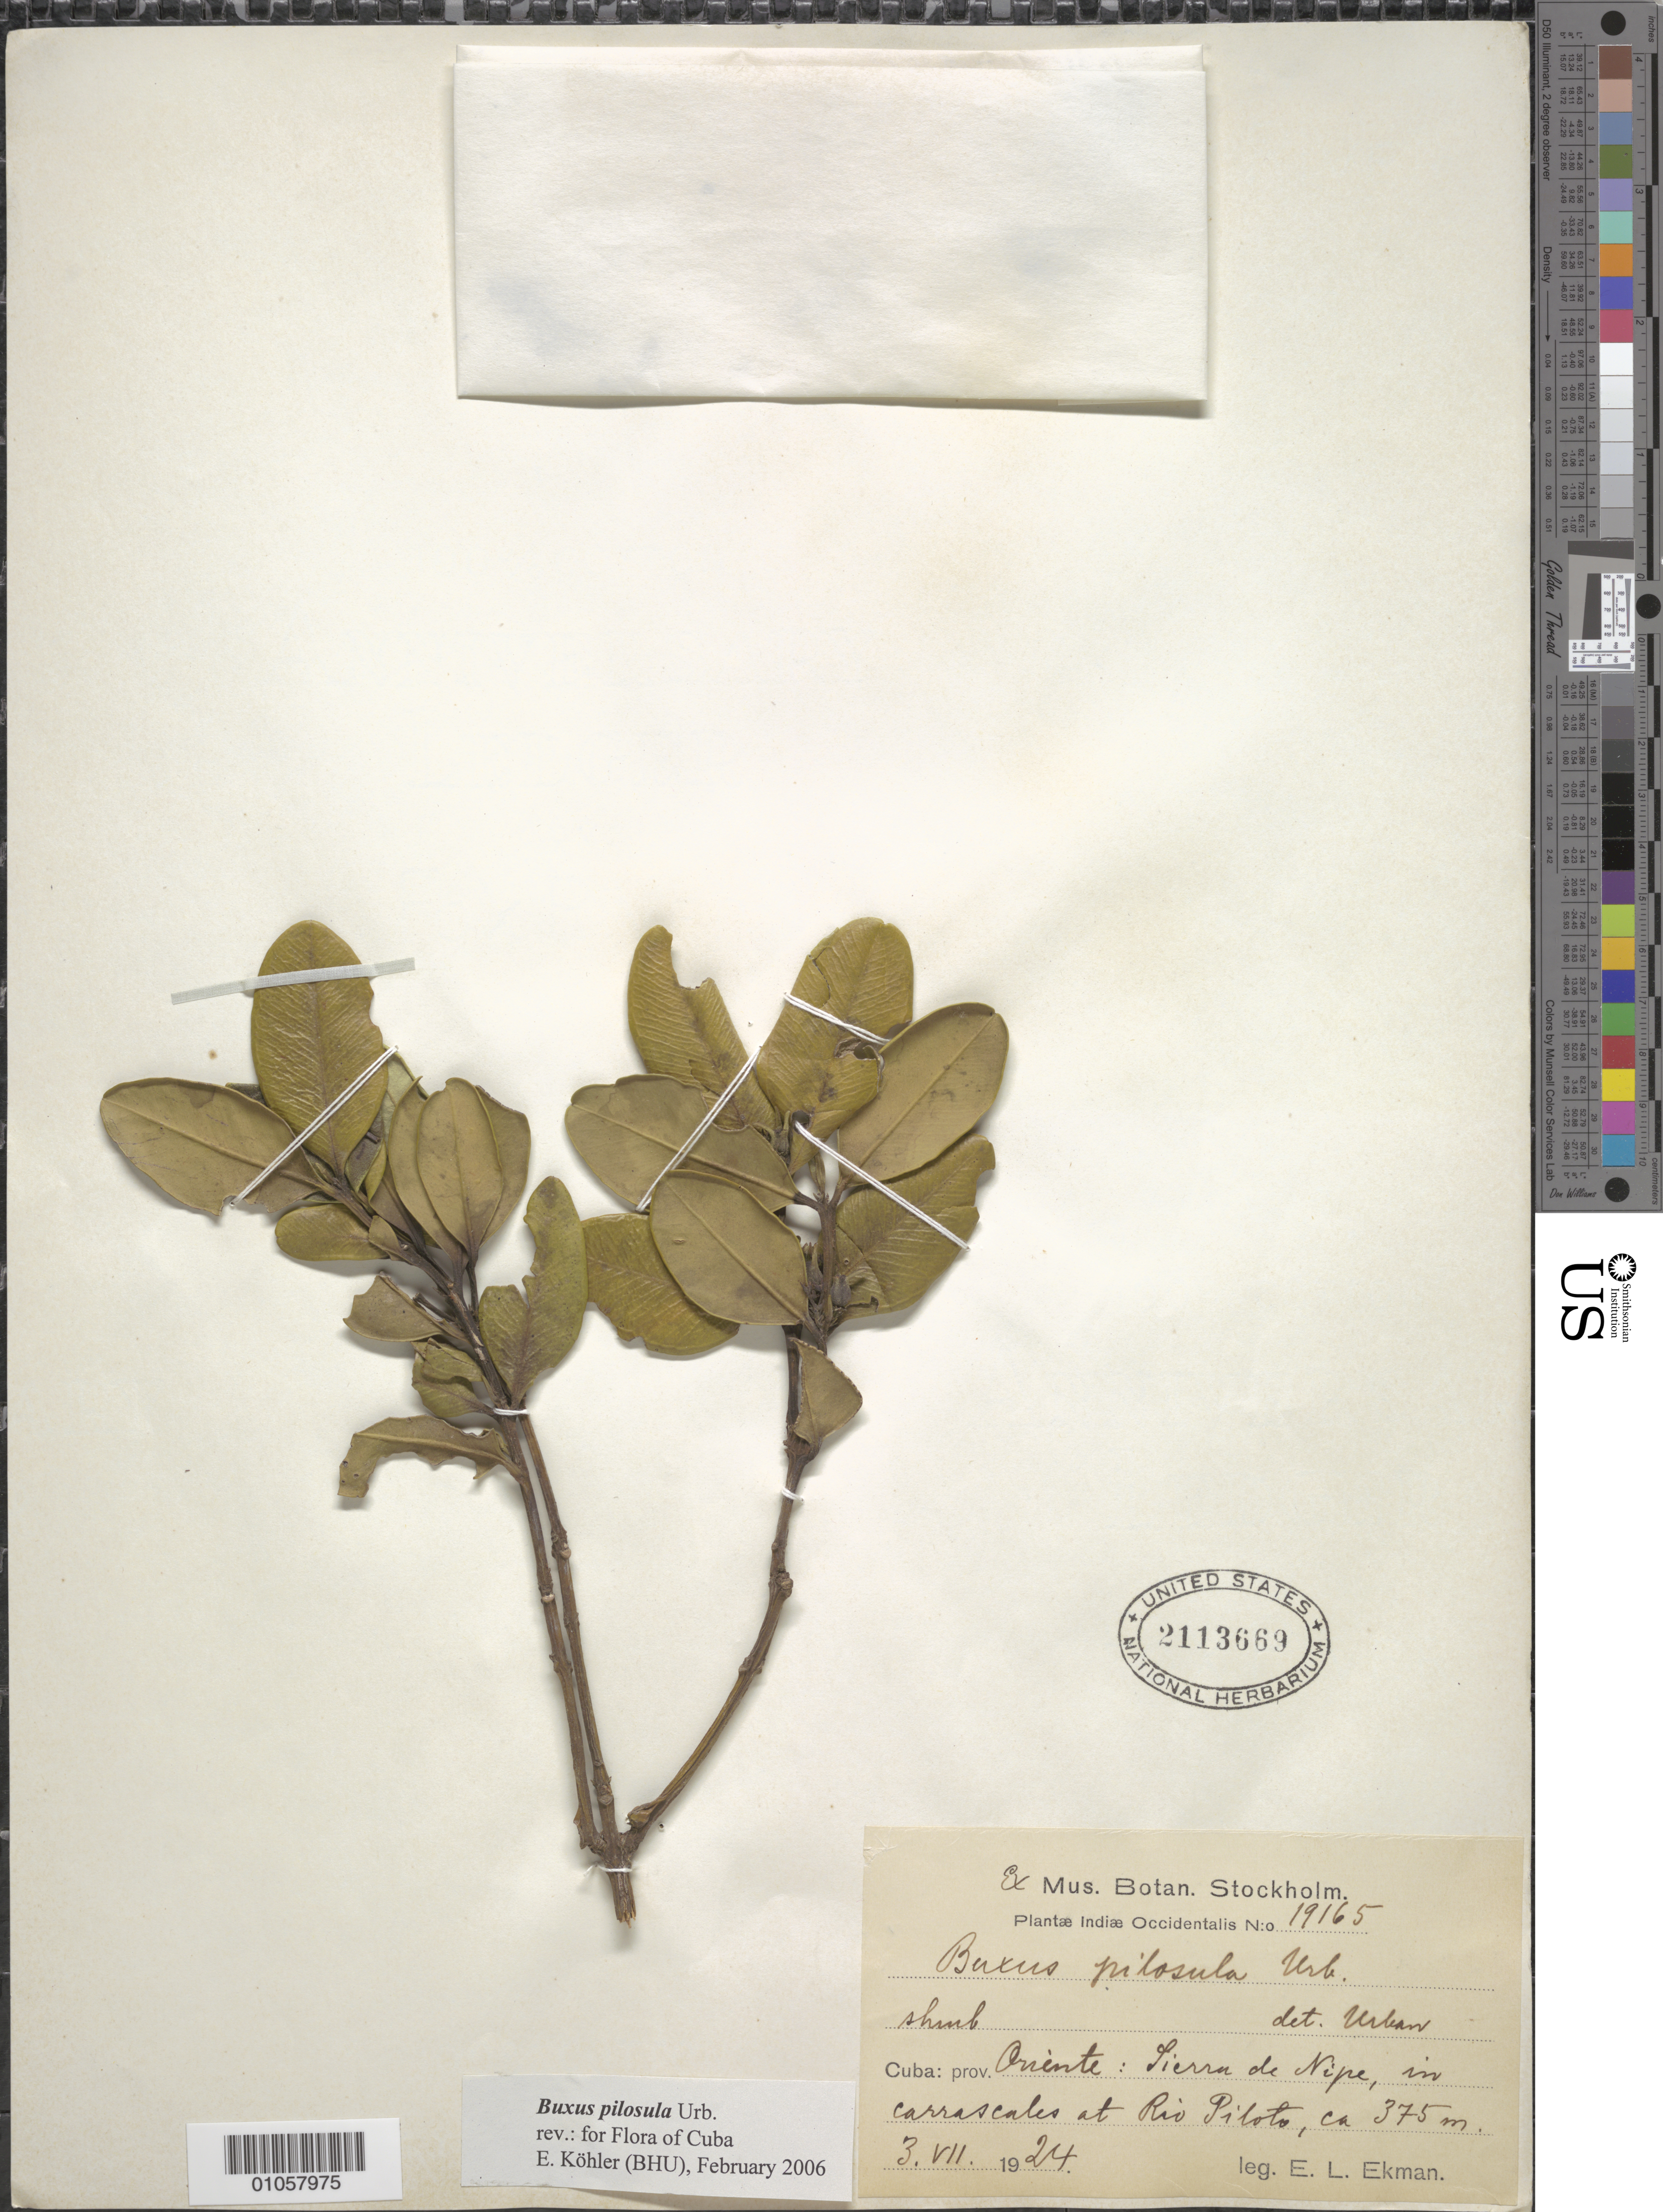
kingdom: Plantae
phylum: Tracheophyta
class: Magnoliopsida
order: Buxales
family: Buxaceae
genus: Buxus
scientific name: Buxus pilosula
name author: Urb.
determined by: Kohler, E.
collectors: E. L. Ekman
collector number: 19165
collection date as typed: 03 Jul 1924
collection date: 1924-07-03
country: Cuba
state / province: Holguín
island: Cuba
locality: Sierra de Nipe at Río Piloto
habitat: In carrascales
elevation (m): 375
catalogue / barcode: US 2113669